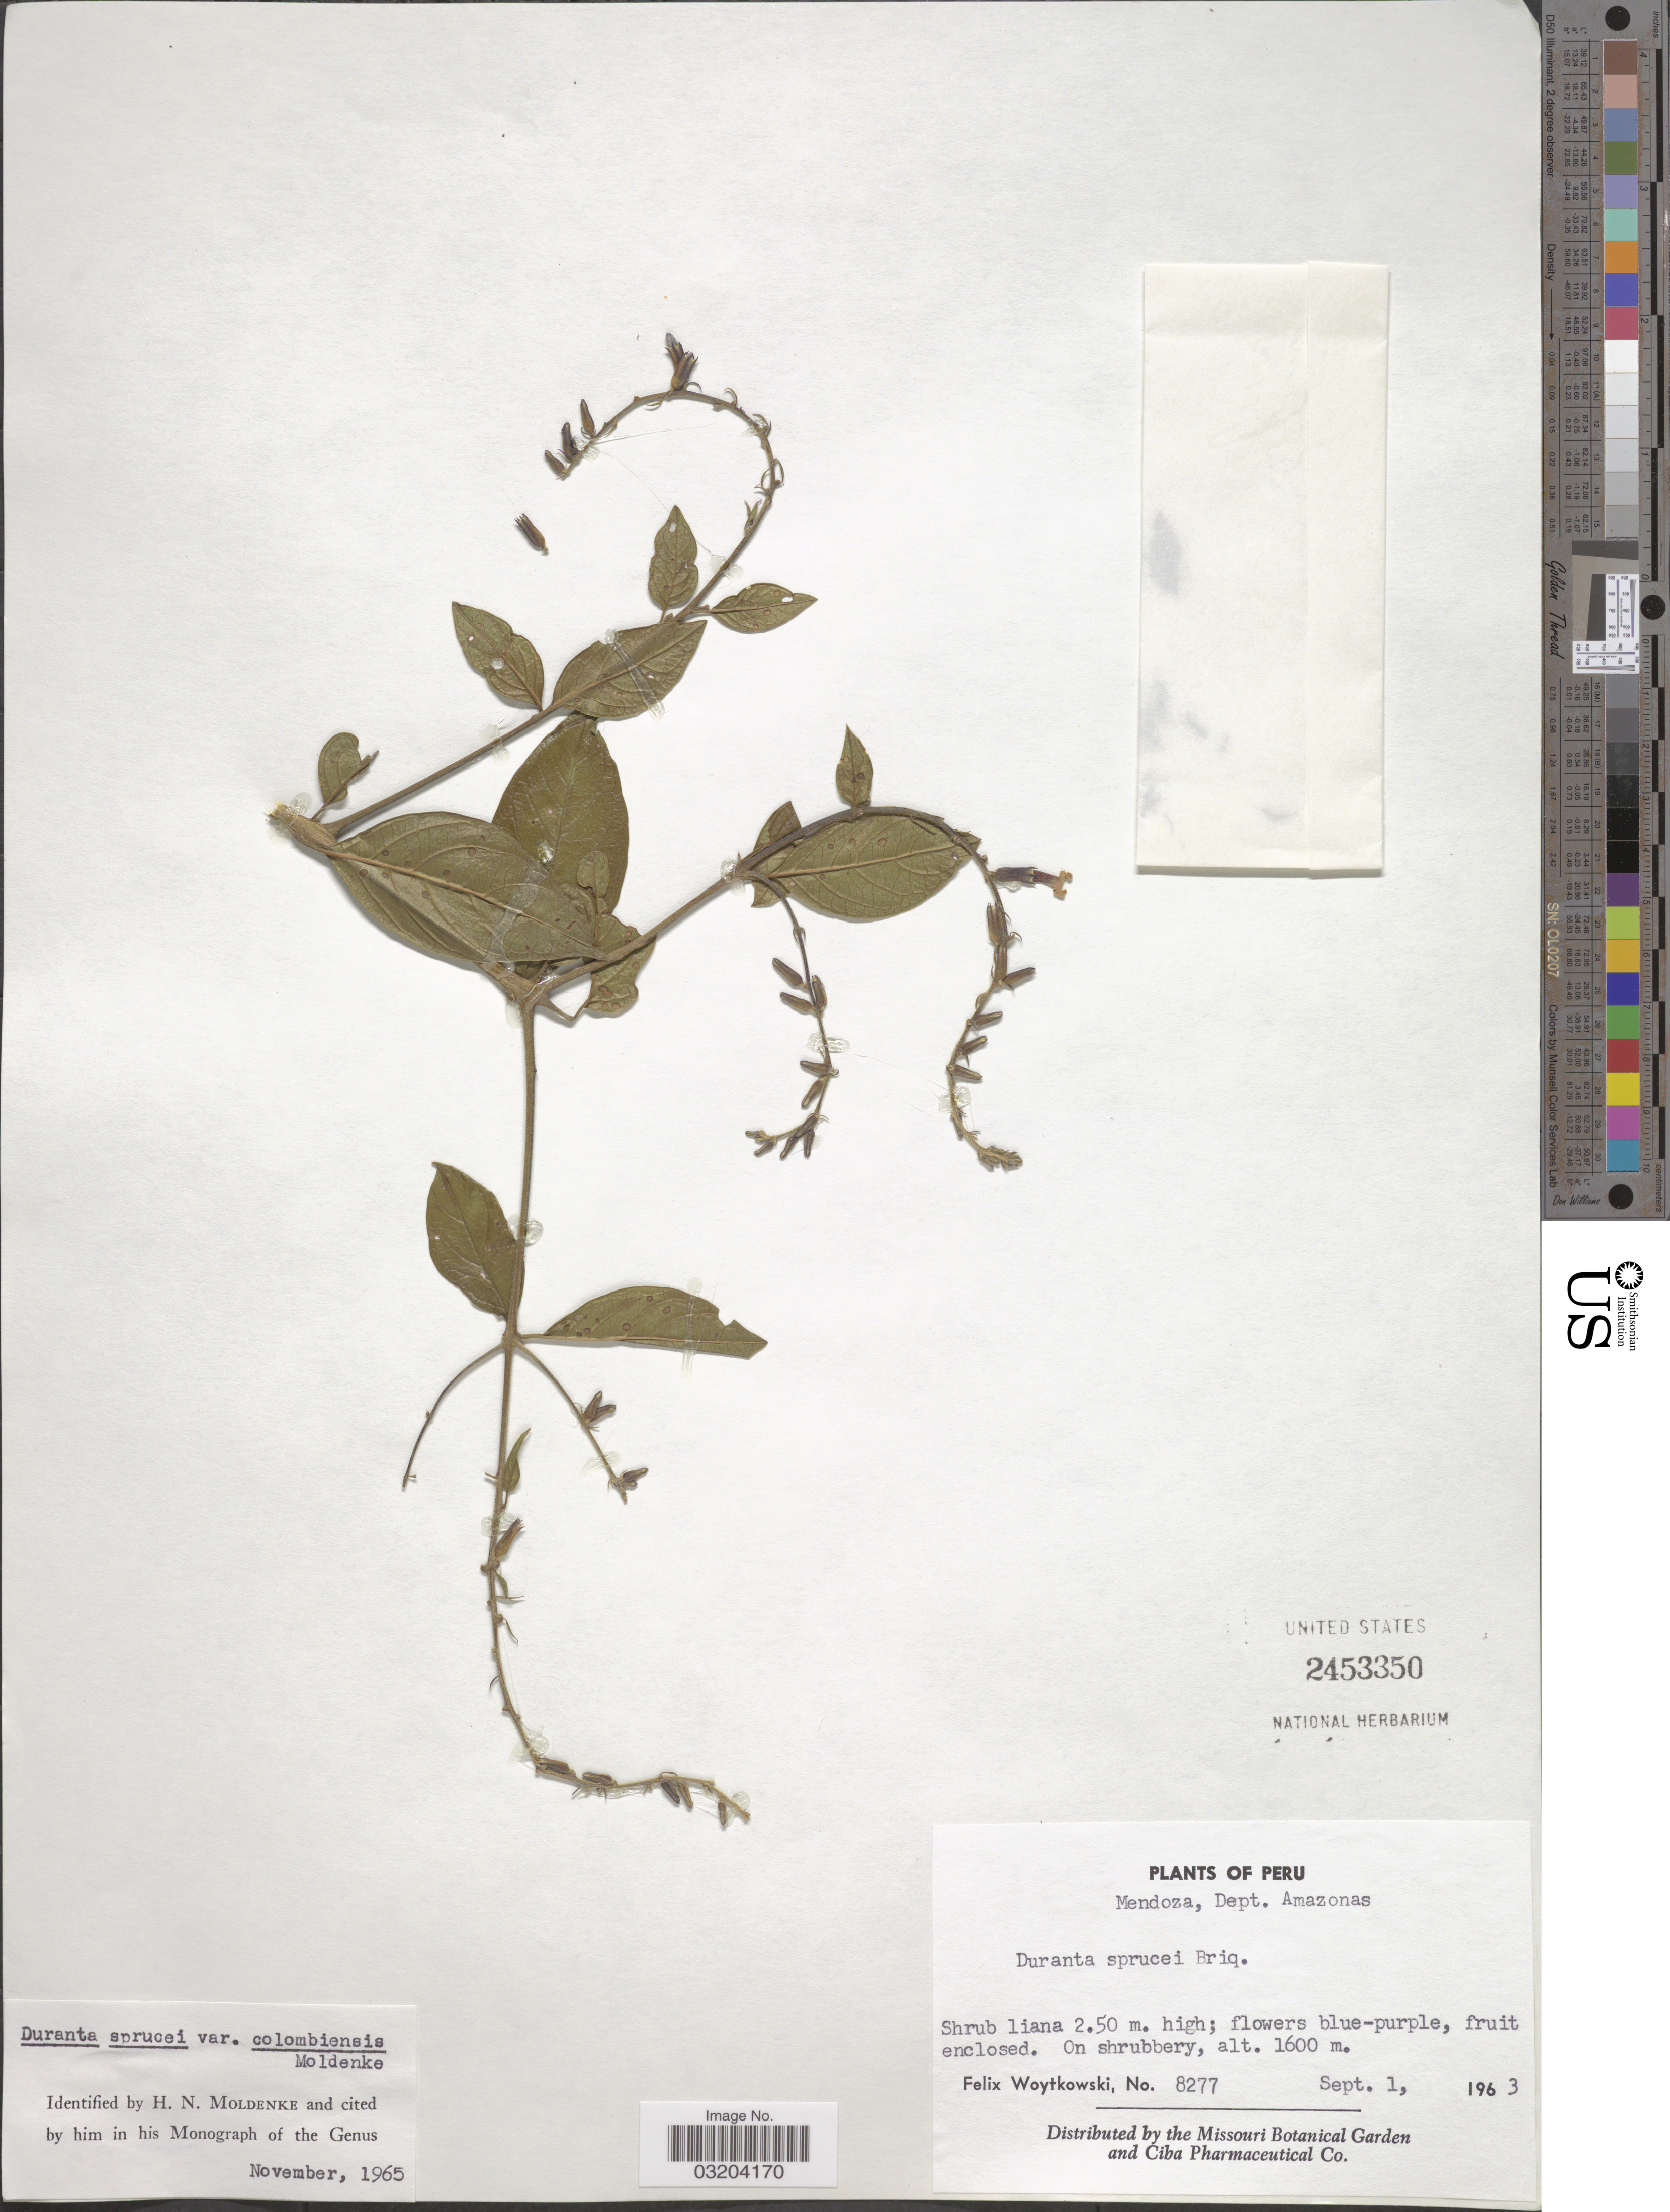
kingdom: Plantae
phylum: Tracheophyta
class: Magnoliopsida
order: Lamiales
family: Verbenaceae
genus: Duranta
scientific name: Duranta sp.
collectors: F. Woytkowski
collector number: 8277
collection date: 1963-09-01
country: Peru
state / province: Amazonas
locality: Mendoza, Dept. Amazonas.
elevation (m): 1600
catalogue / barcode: US 2453350